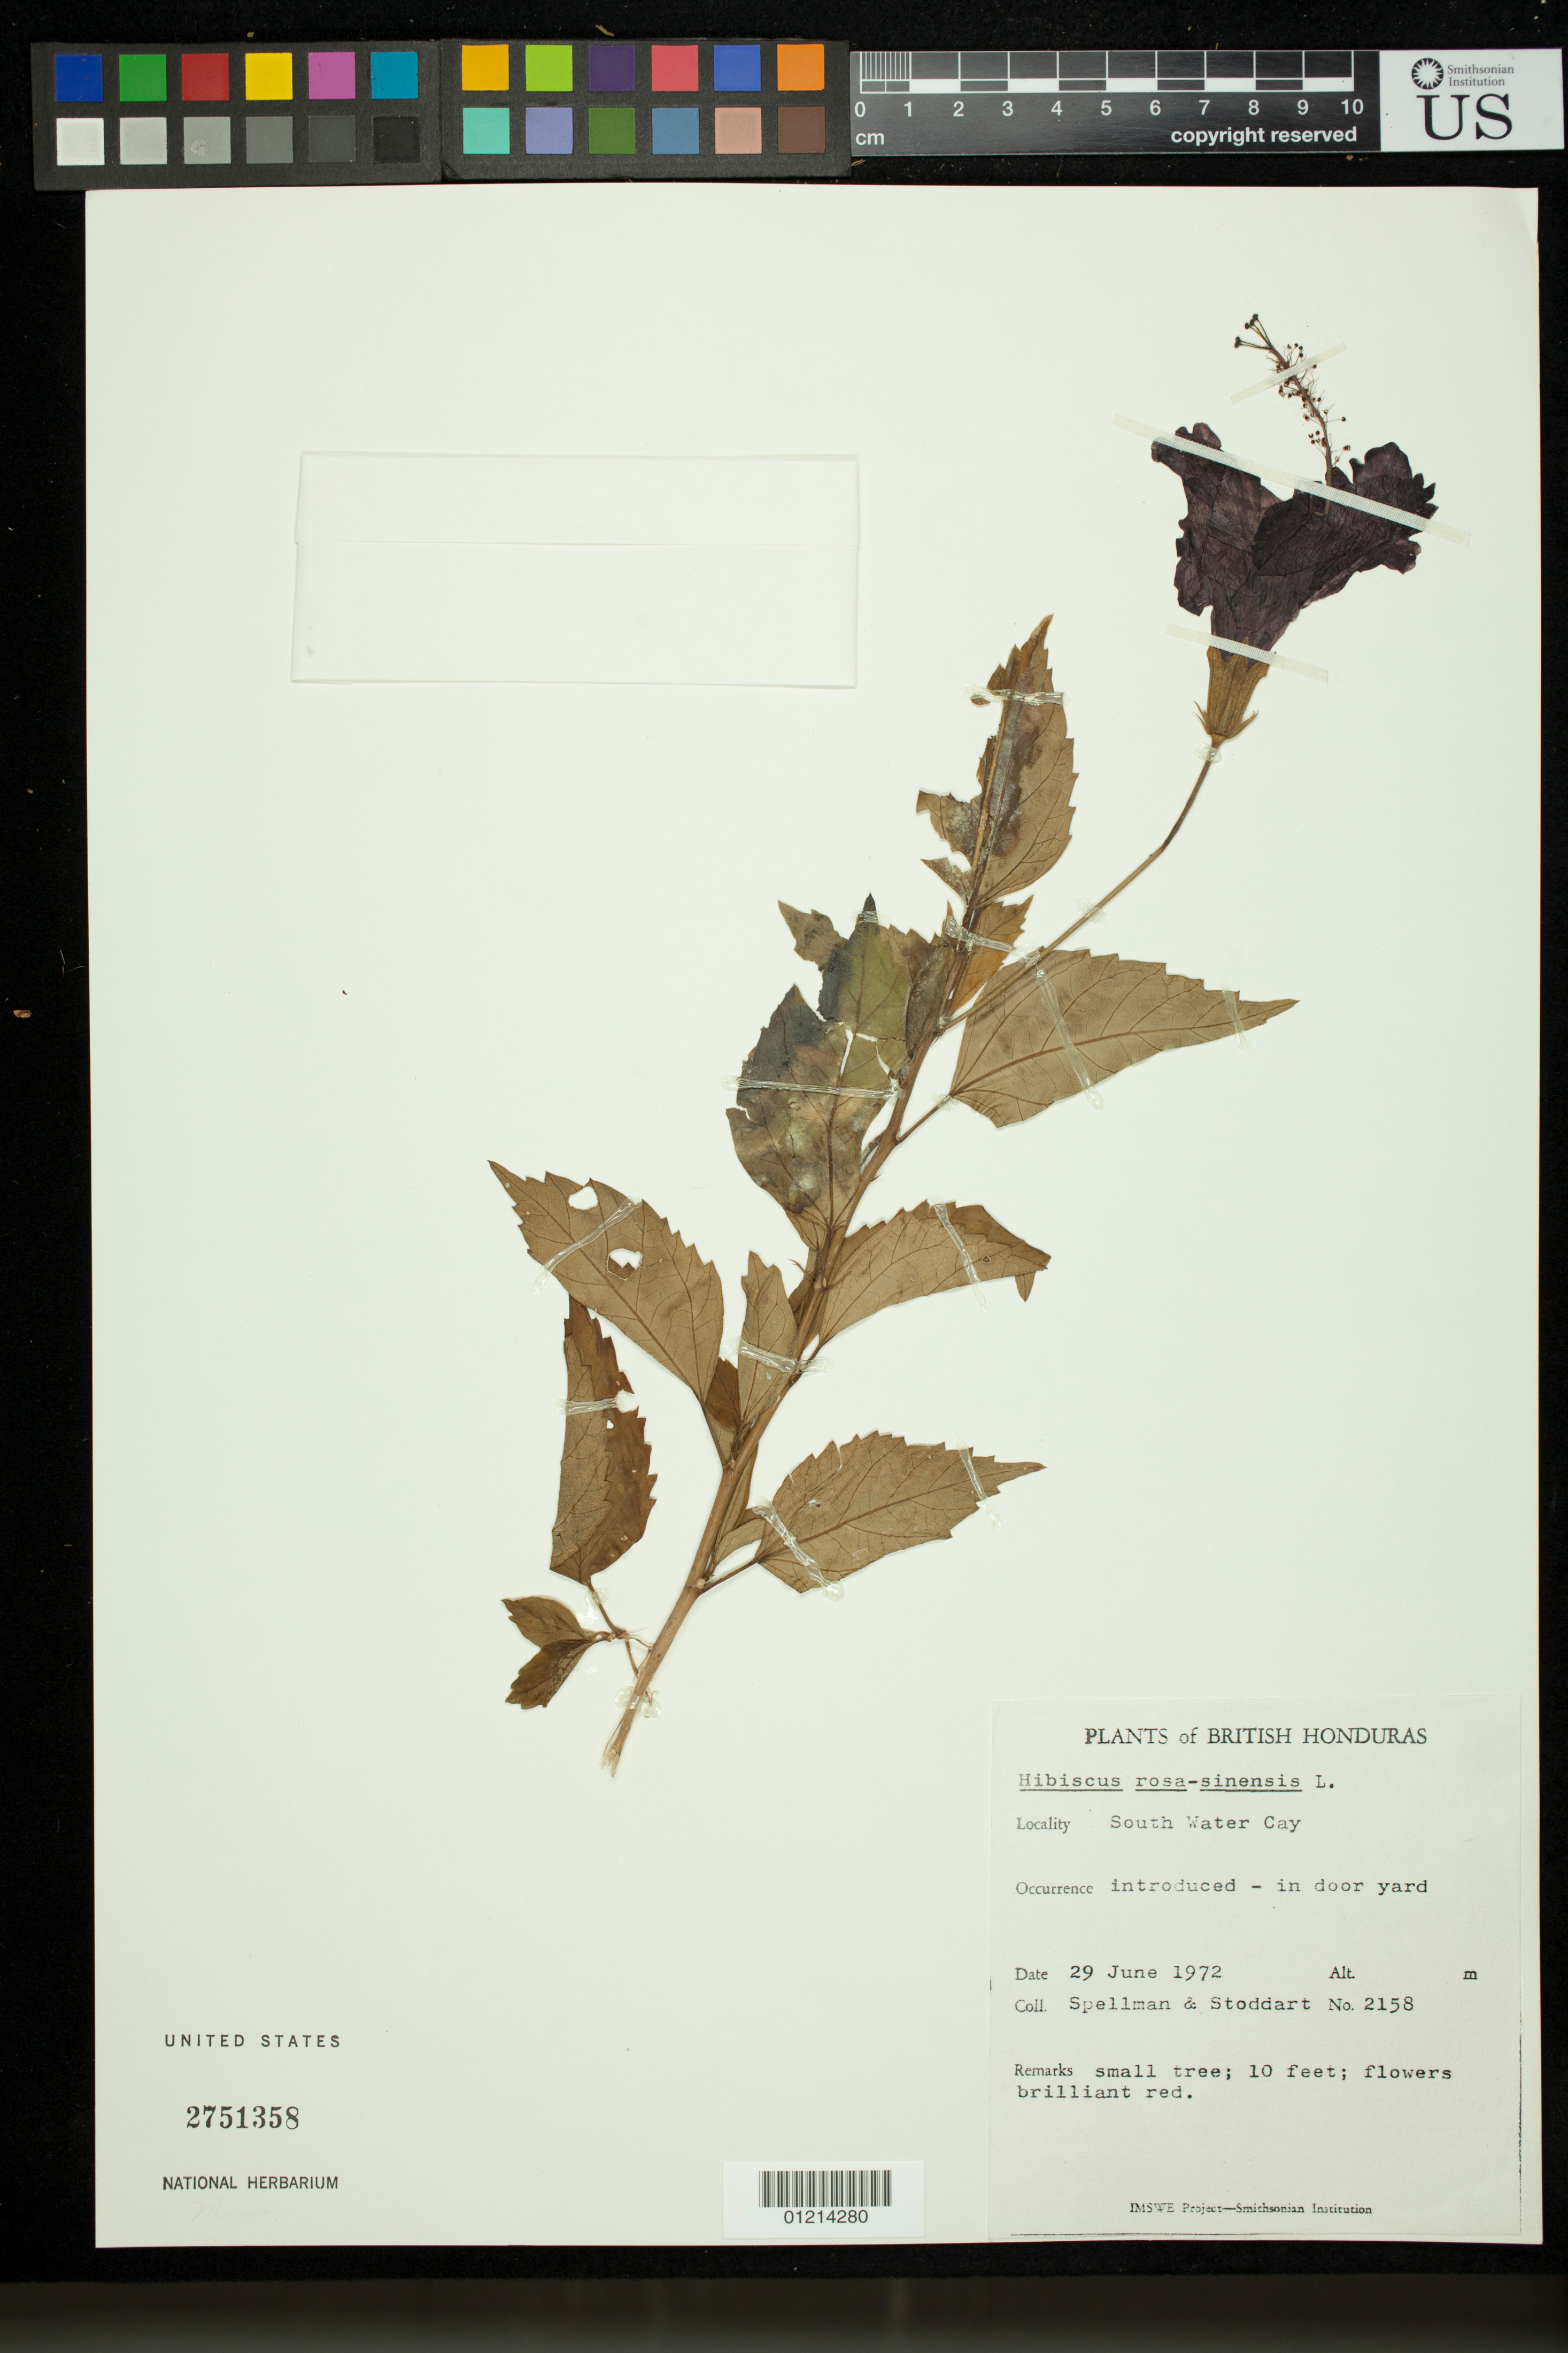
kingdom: Plantae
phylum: Tracheophyta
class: Magnoliopsida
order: Malvales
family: Malvaceae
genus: Hibiscus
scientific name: Hibiscus rosa-sinensis var. rosa-sinensis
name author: L.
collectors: Spellman, -- & D. R. Stoddart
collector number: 2158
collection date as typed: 6/29/1972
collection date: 1972-06-29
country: Belize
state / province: Stann Creek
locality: South Water Cay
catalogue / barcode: US 2751358